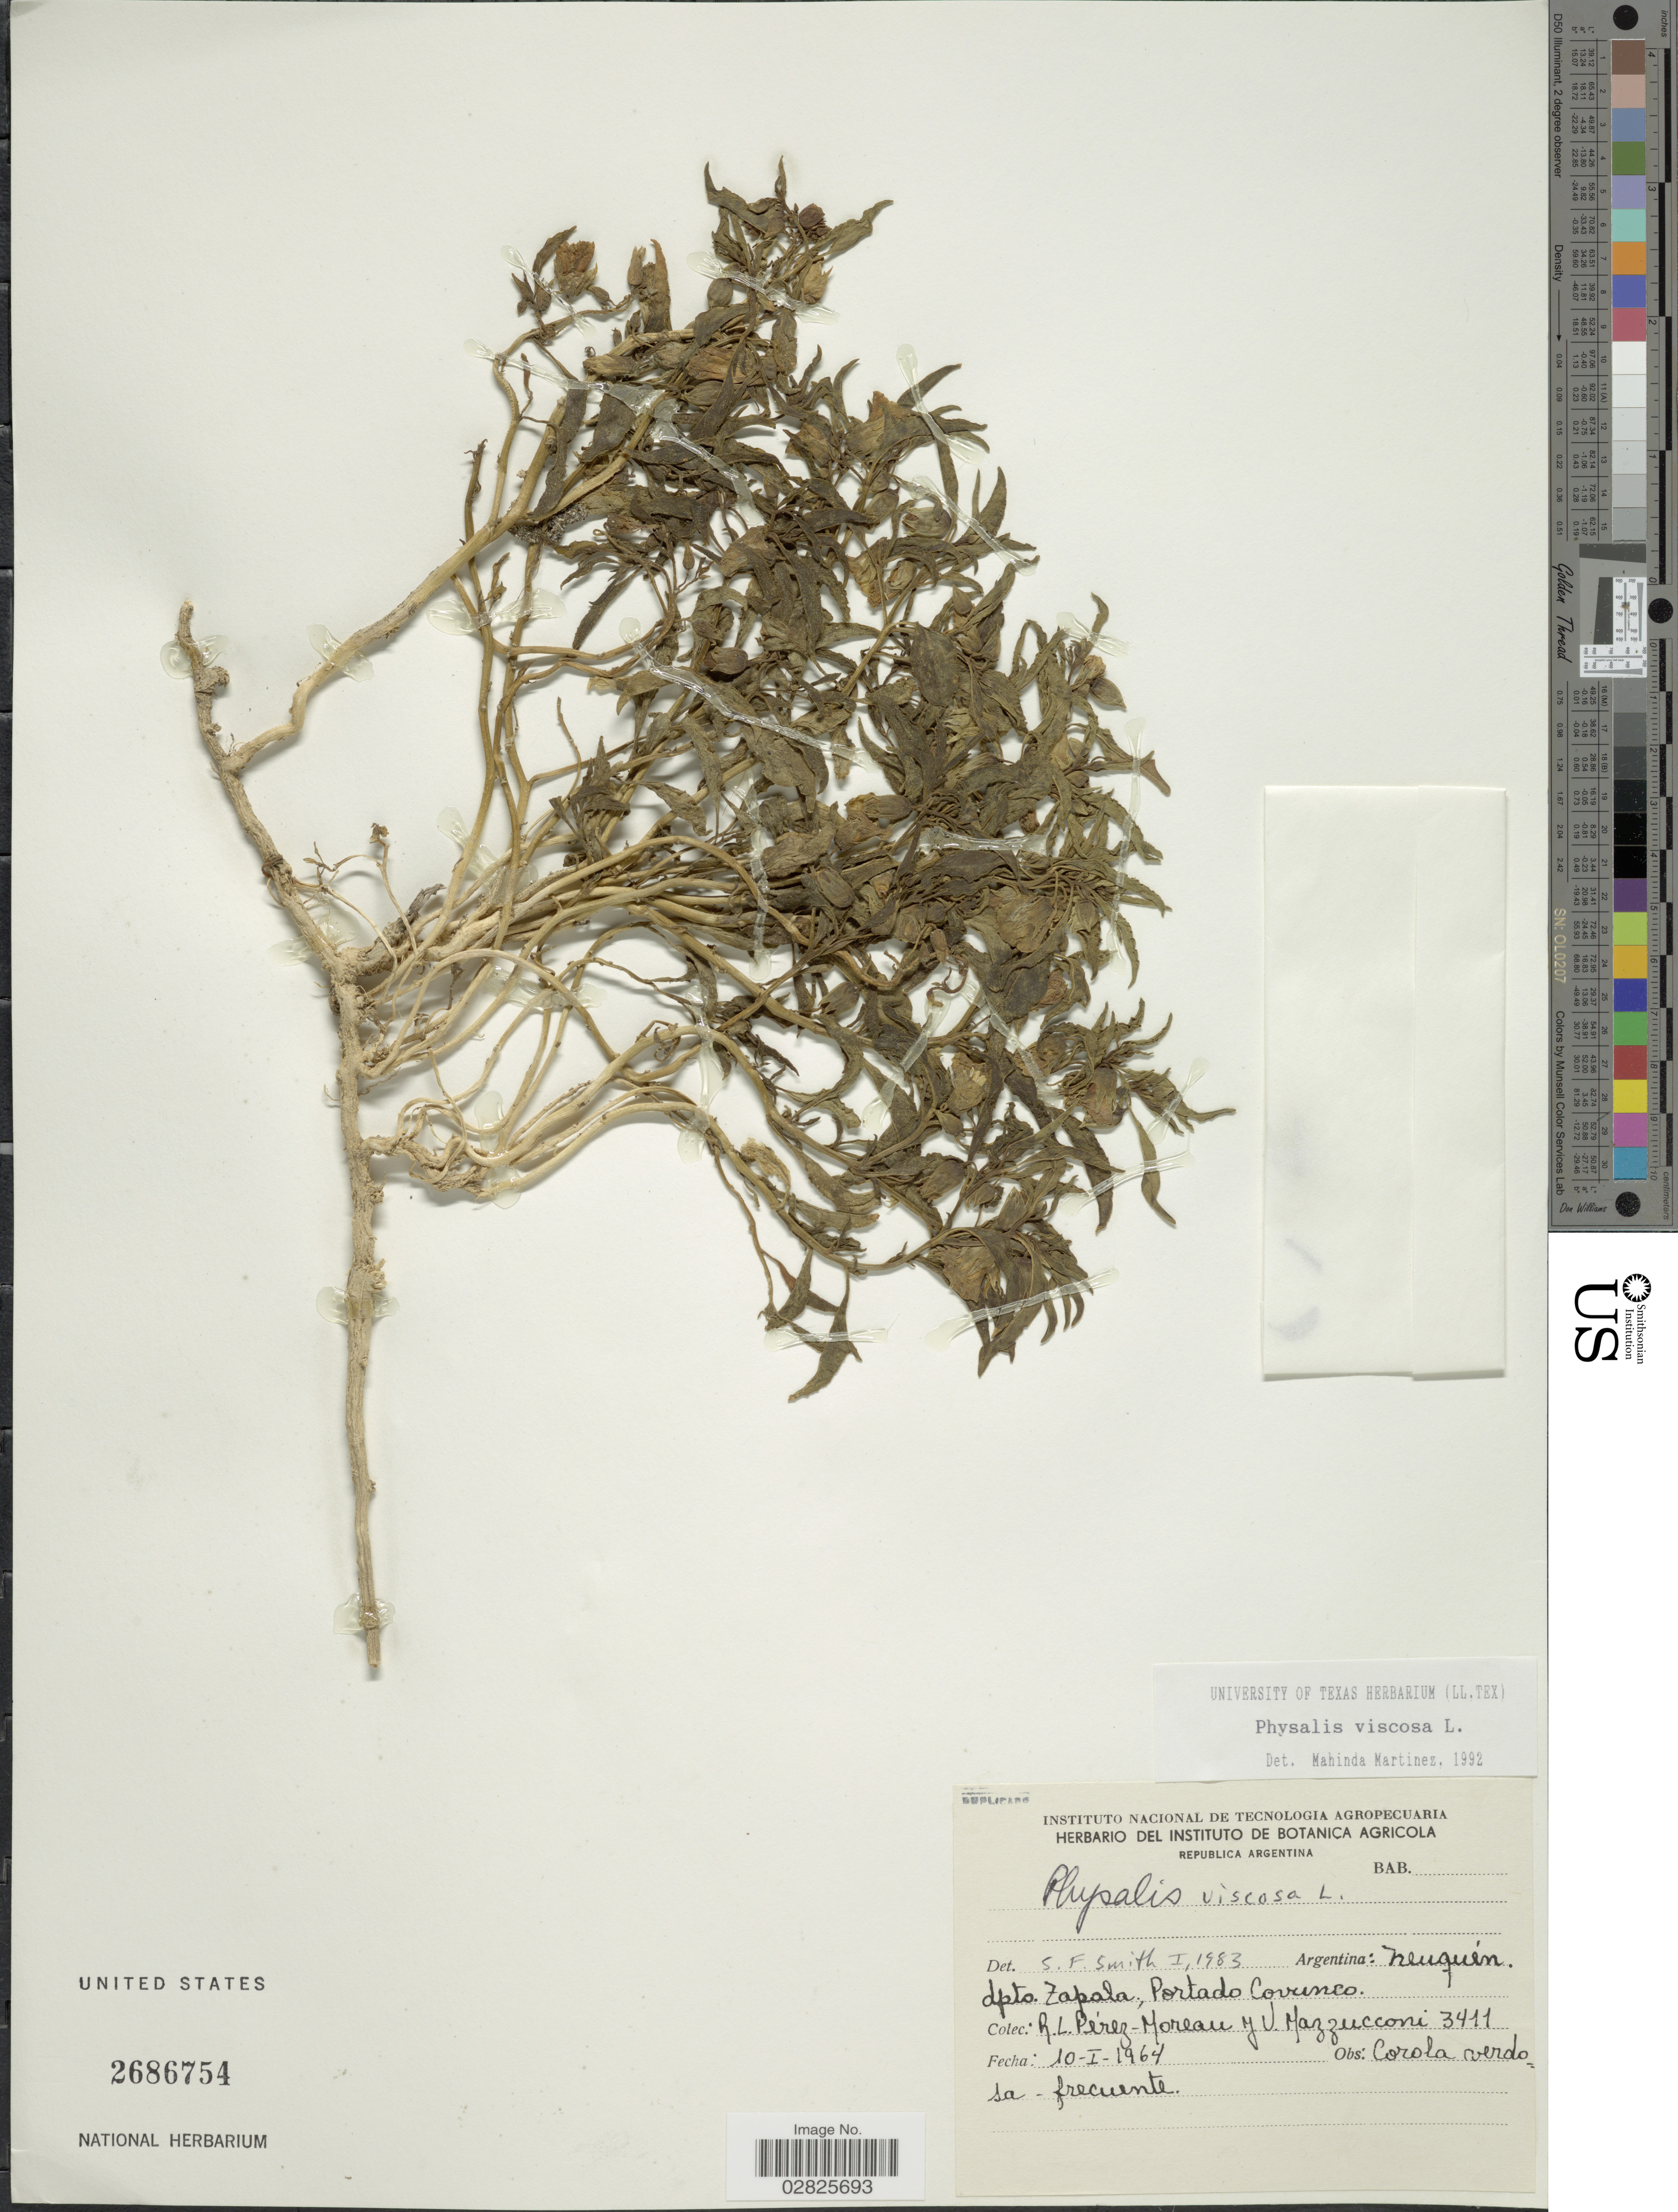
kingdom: Plantae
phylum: Tracheophyta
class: Magnoliopsida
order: Solanales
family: Solanaceae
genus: Physalis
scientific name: Physalis viscosa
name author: L.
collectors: R. L. Pérez-Moreau & V. Mazzucconi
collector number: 3411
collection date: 1964-01-10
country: Argentina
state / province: Neuquen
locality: Dpto. Zapala, Portada Covunco.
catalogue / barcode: US 2686754